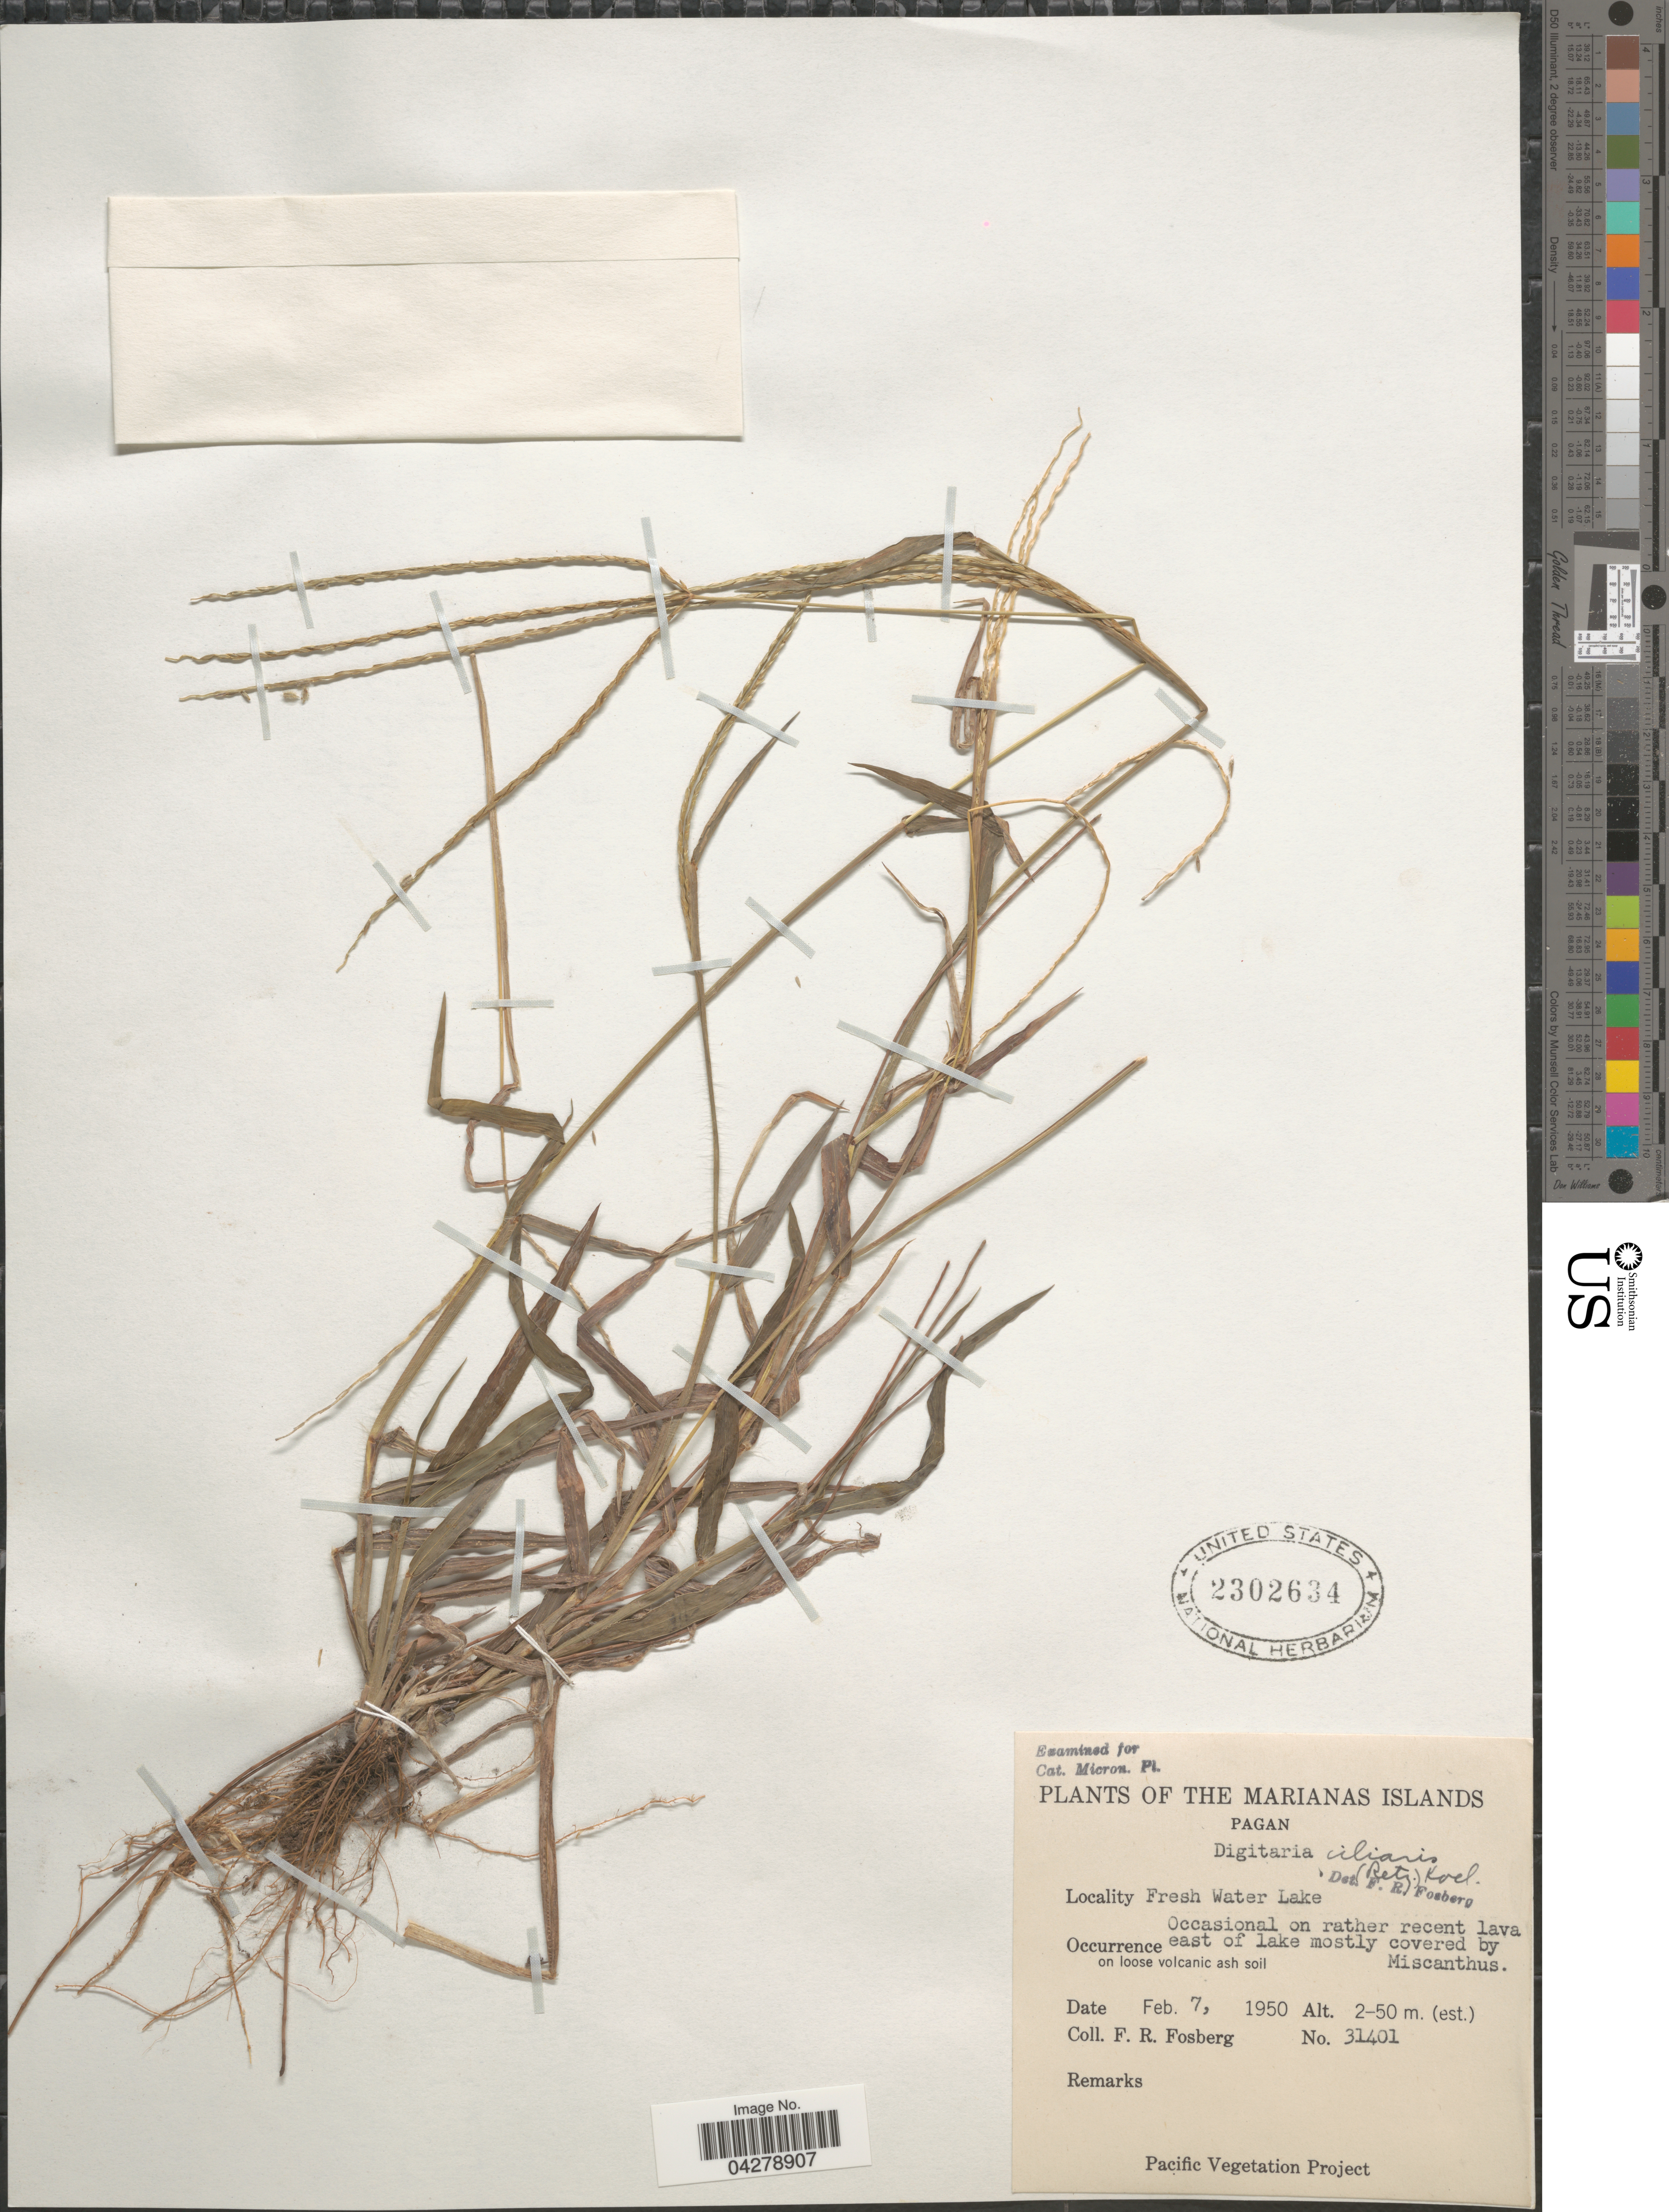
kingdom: Plantae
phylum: Tracheophyta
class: Liliopsida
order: Poales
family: Poaceae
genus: Digitaria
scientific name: Digitaria ciliaris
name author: (Retz.) Koeler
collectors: F. R. Fosberg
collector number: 31401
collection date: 1950-02-07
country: Northern Mariana Islands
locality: The Marianas Islands. Pagan. Fresh Water Lake. Occasional on rather recent lava east of lake mostly covered by Miscanthus. On loose volcanic ash soil.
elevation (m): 2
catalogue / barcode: US 2302634